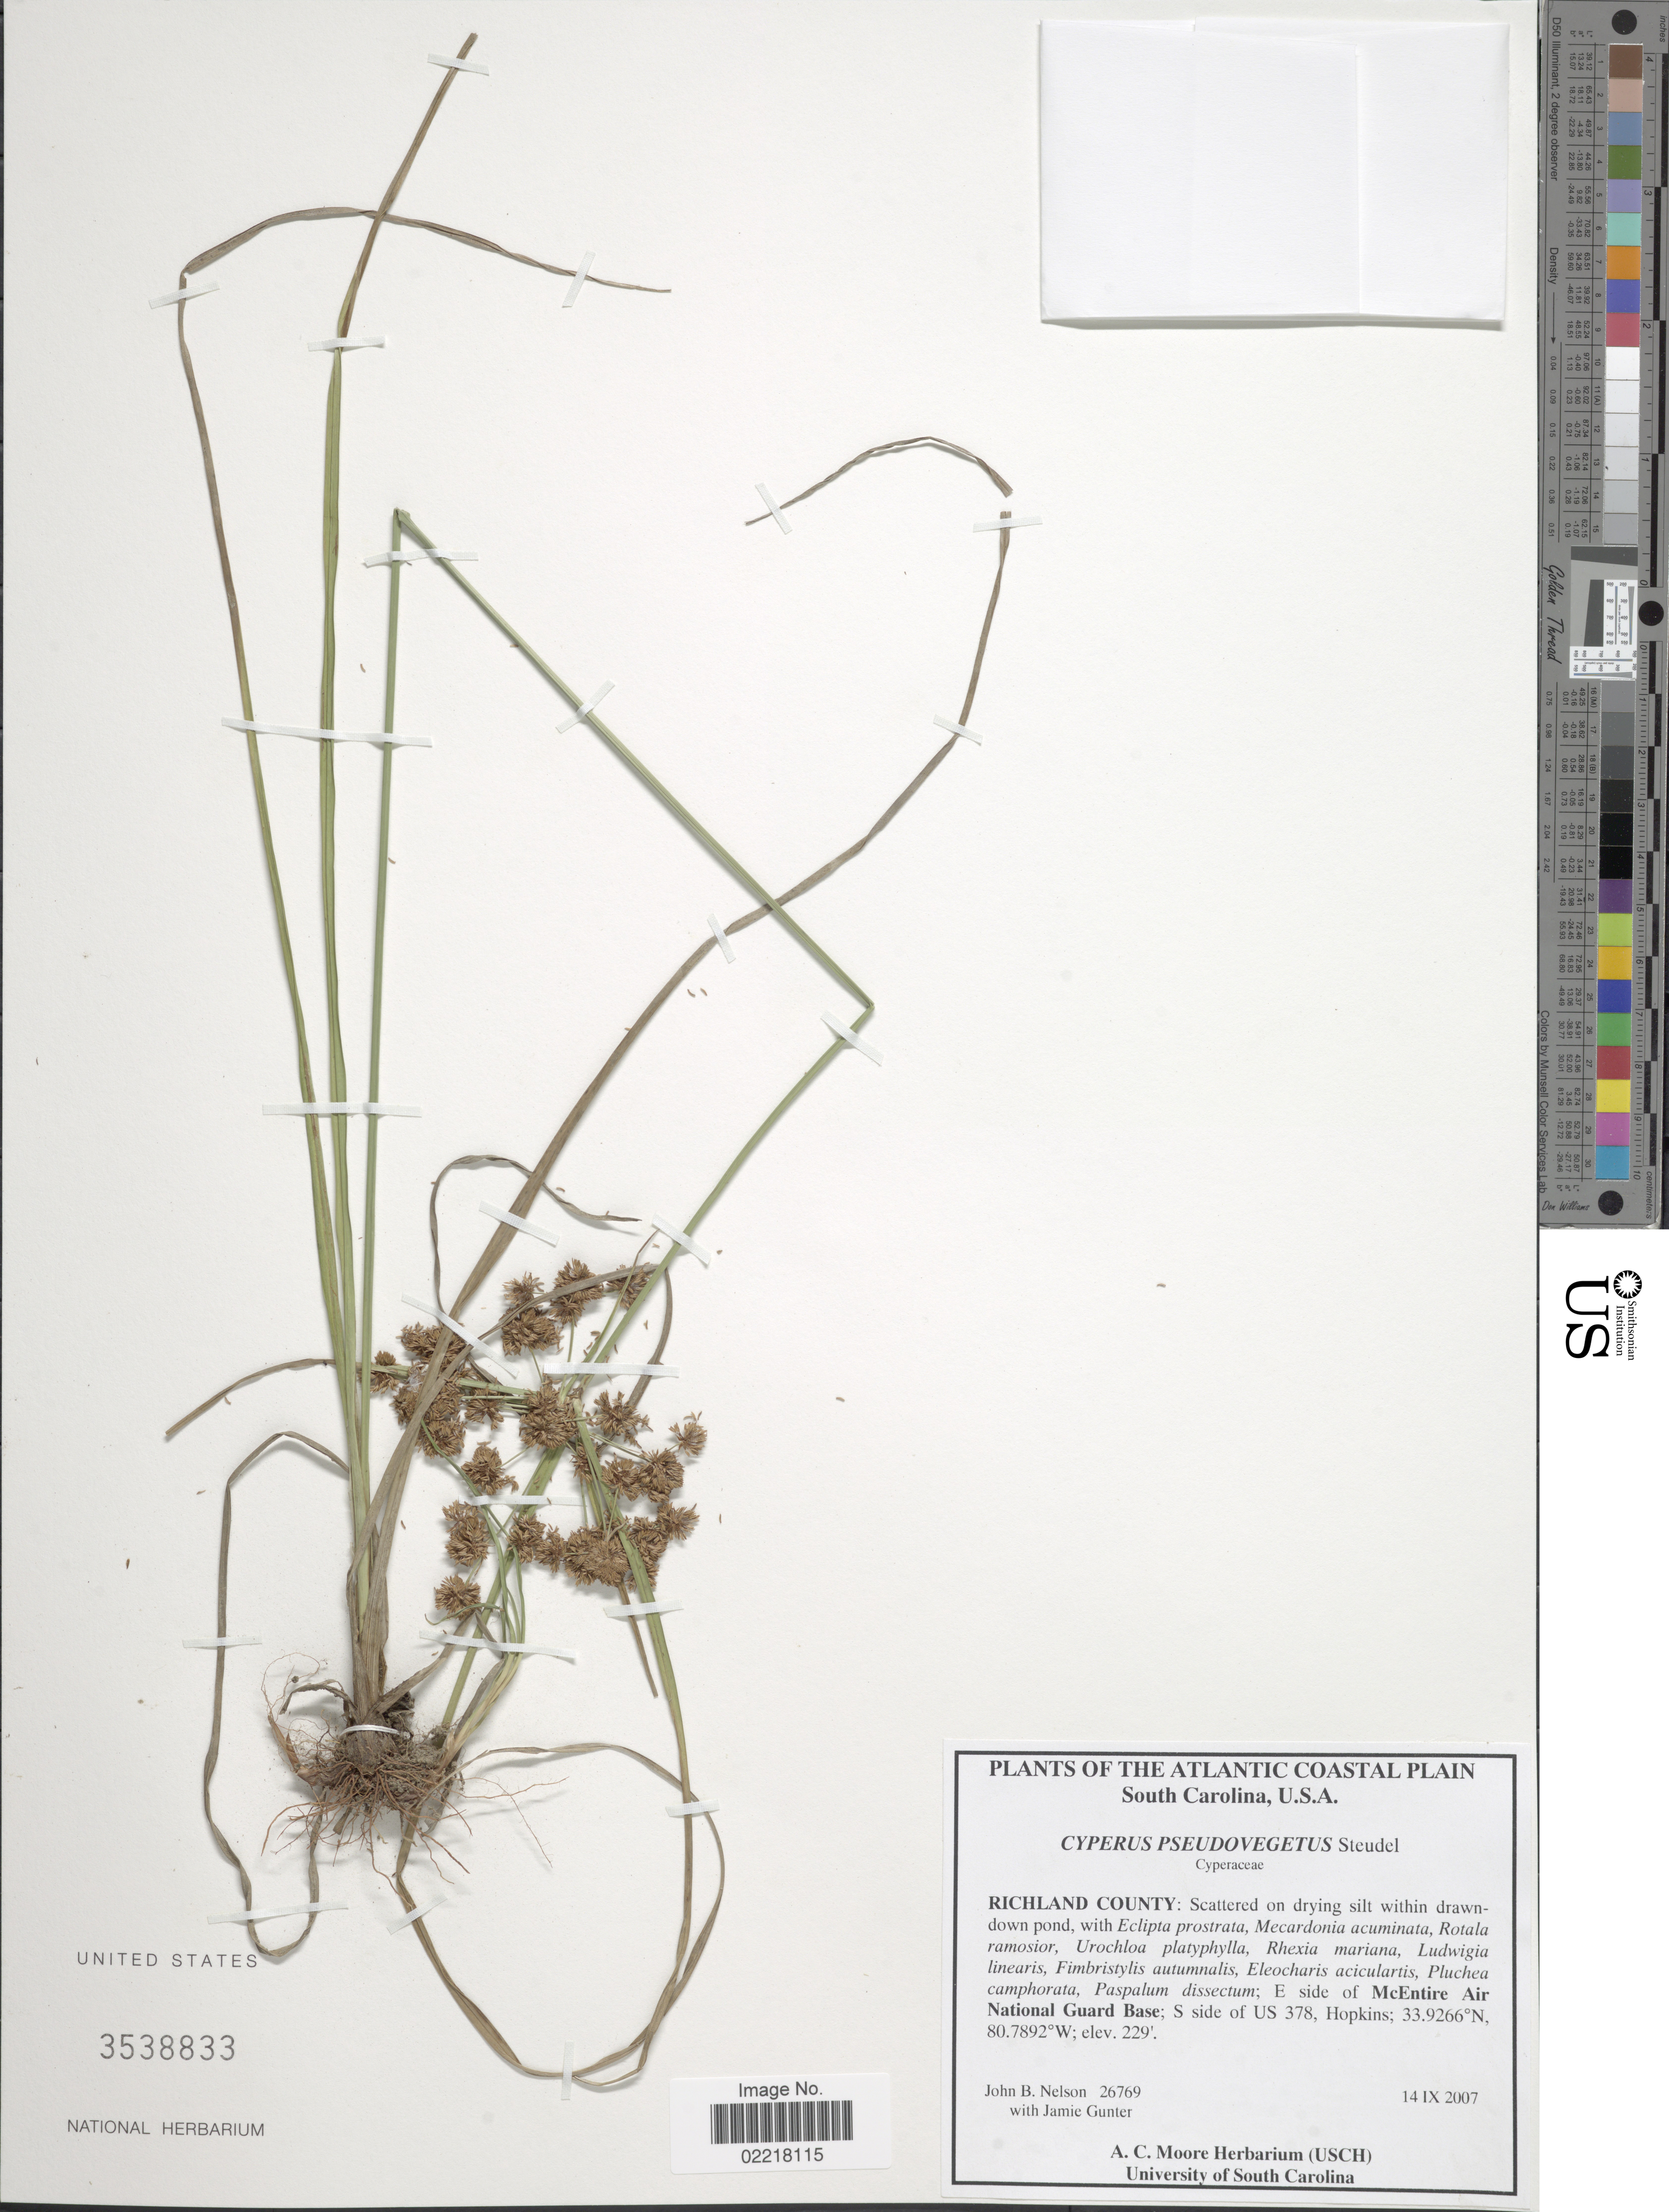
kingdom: Plantae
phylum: Tracheophyta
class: Liliopsida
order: Poales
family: Cyperaceae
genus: Cyperus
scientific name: Cyperus pseudovegetus Steud.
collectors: J. B. Nelson & J. Gunter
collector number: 26769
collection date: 2007-09-14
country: United States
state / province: South Carolina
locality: Atlantic Coastal Plain. Richland County: Scattered on drying silt within drawndown pond. E side of McEntire Air National Guard Base; S side of US 378, Hopkins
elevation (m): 70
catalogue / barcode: US 3538833